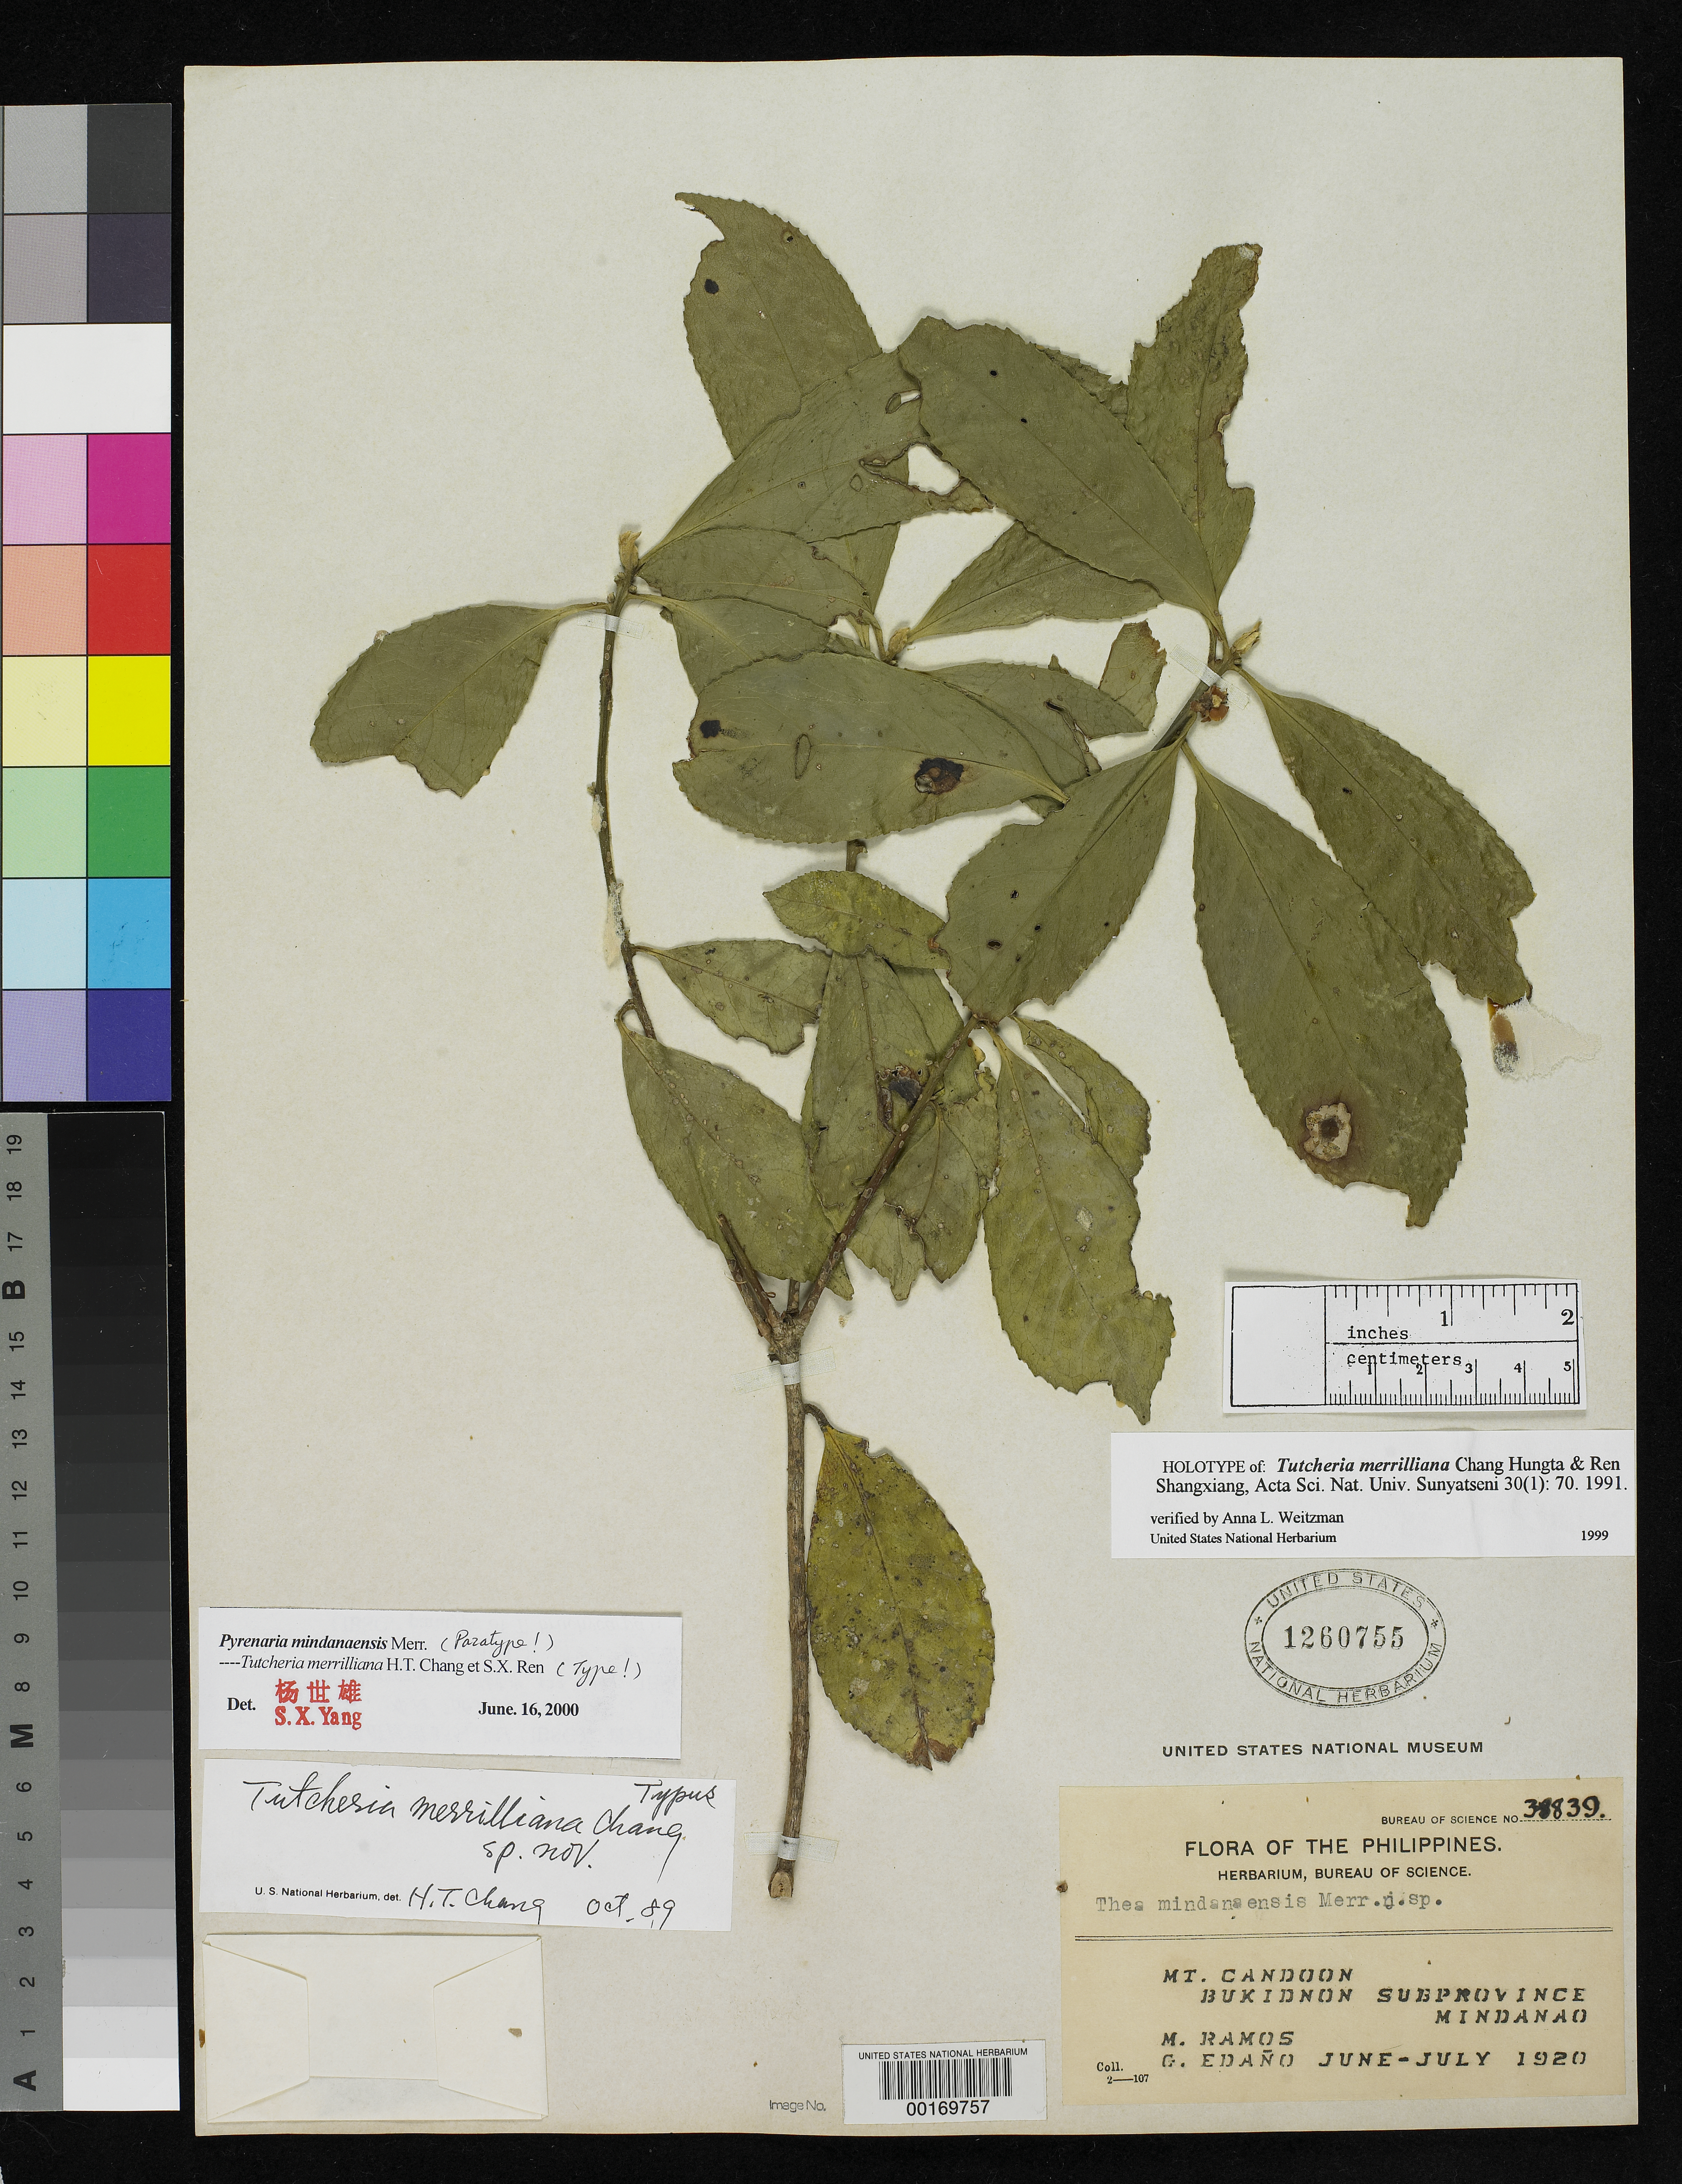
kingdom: Plantae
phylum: Tracheophyta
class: Magnoliopsida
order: Ericales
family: Theaceae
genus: Tutcheria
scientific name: Tutcheria merrilliana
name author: H.T. Chang & S.X. Ren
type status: Holotype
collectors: M. Ramos & G. E. Edaño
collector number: Bur. Sci. 38839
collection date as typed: Jun 1920 to -- Jul 1920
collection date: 1920-06/1920-07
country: Philippines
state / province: Northern Mindanao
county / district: Bukidnon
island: Mindanao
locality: Mount Candoon.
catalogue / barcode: US 1260755